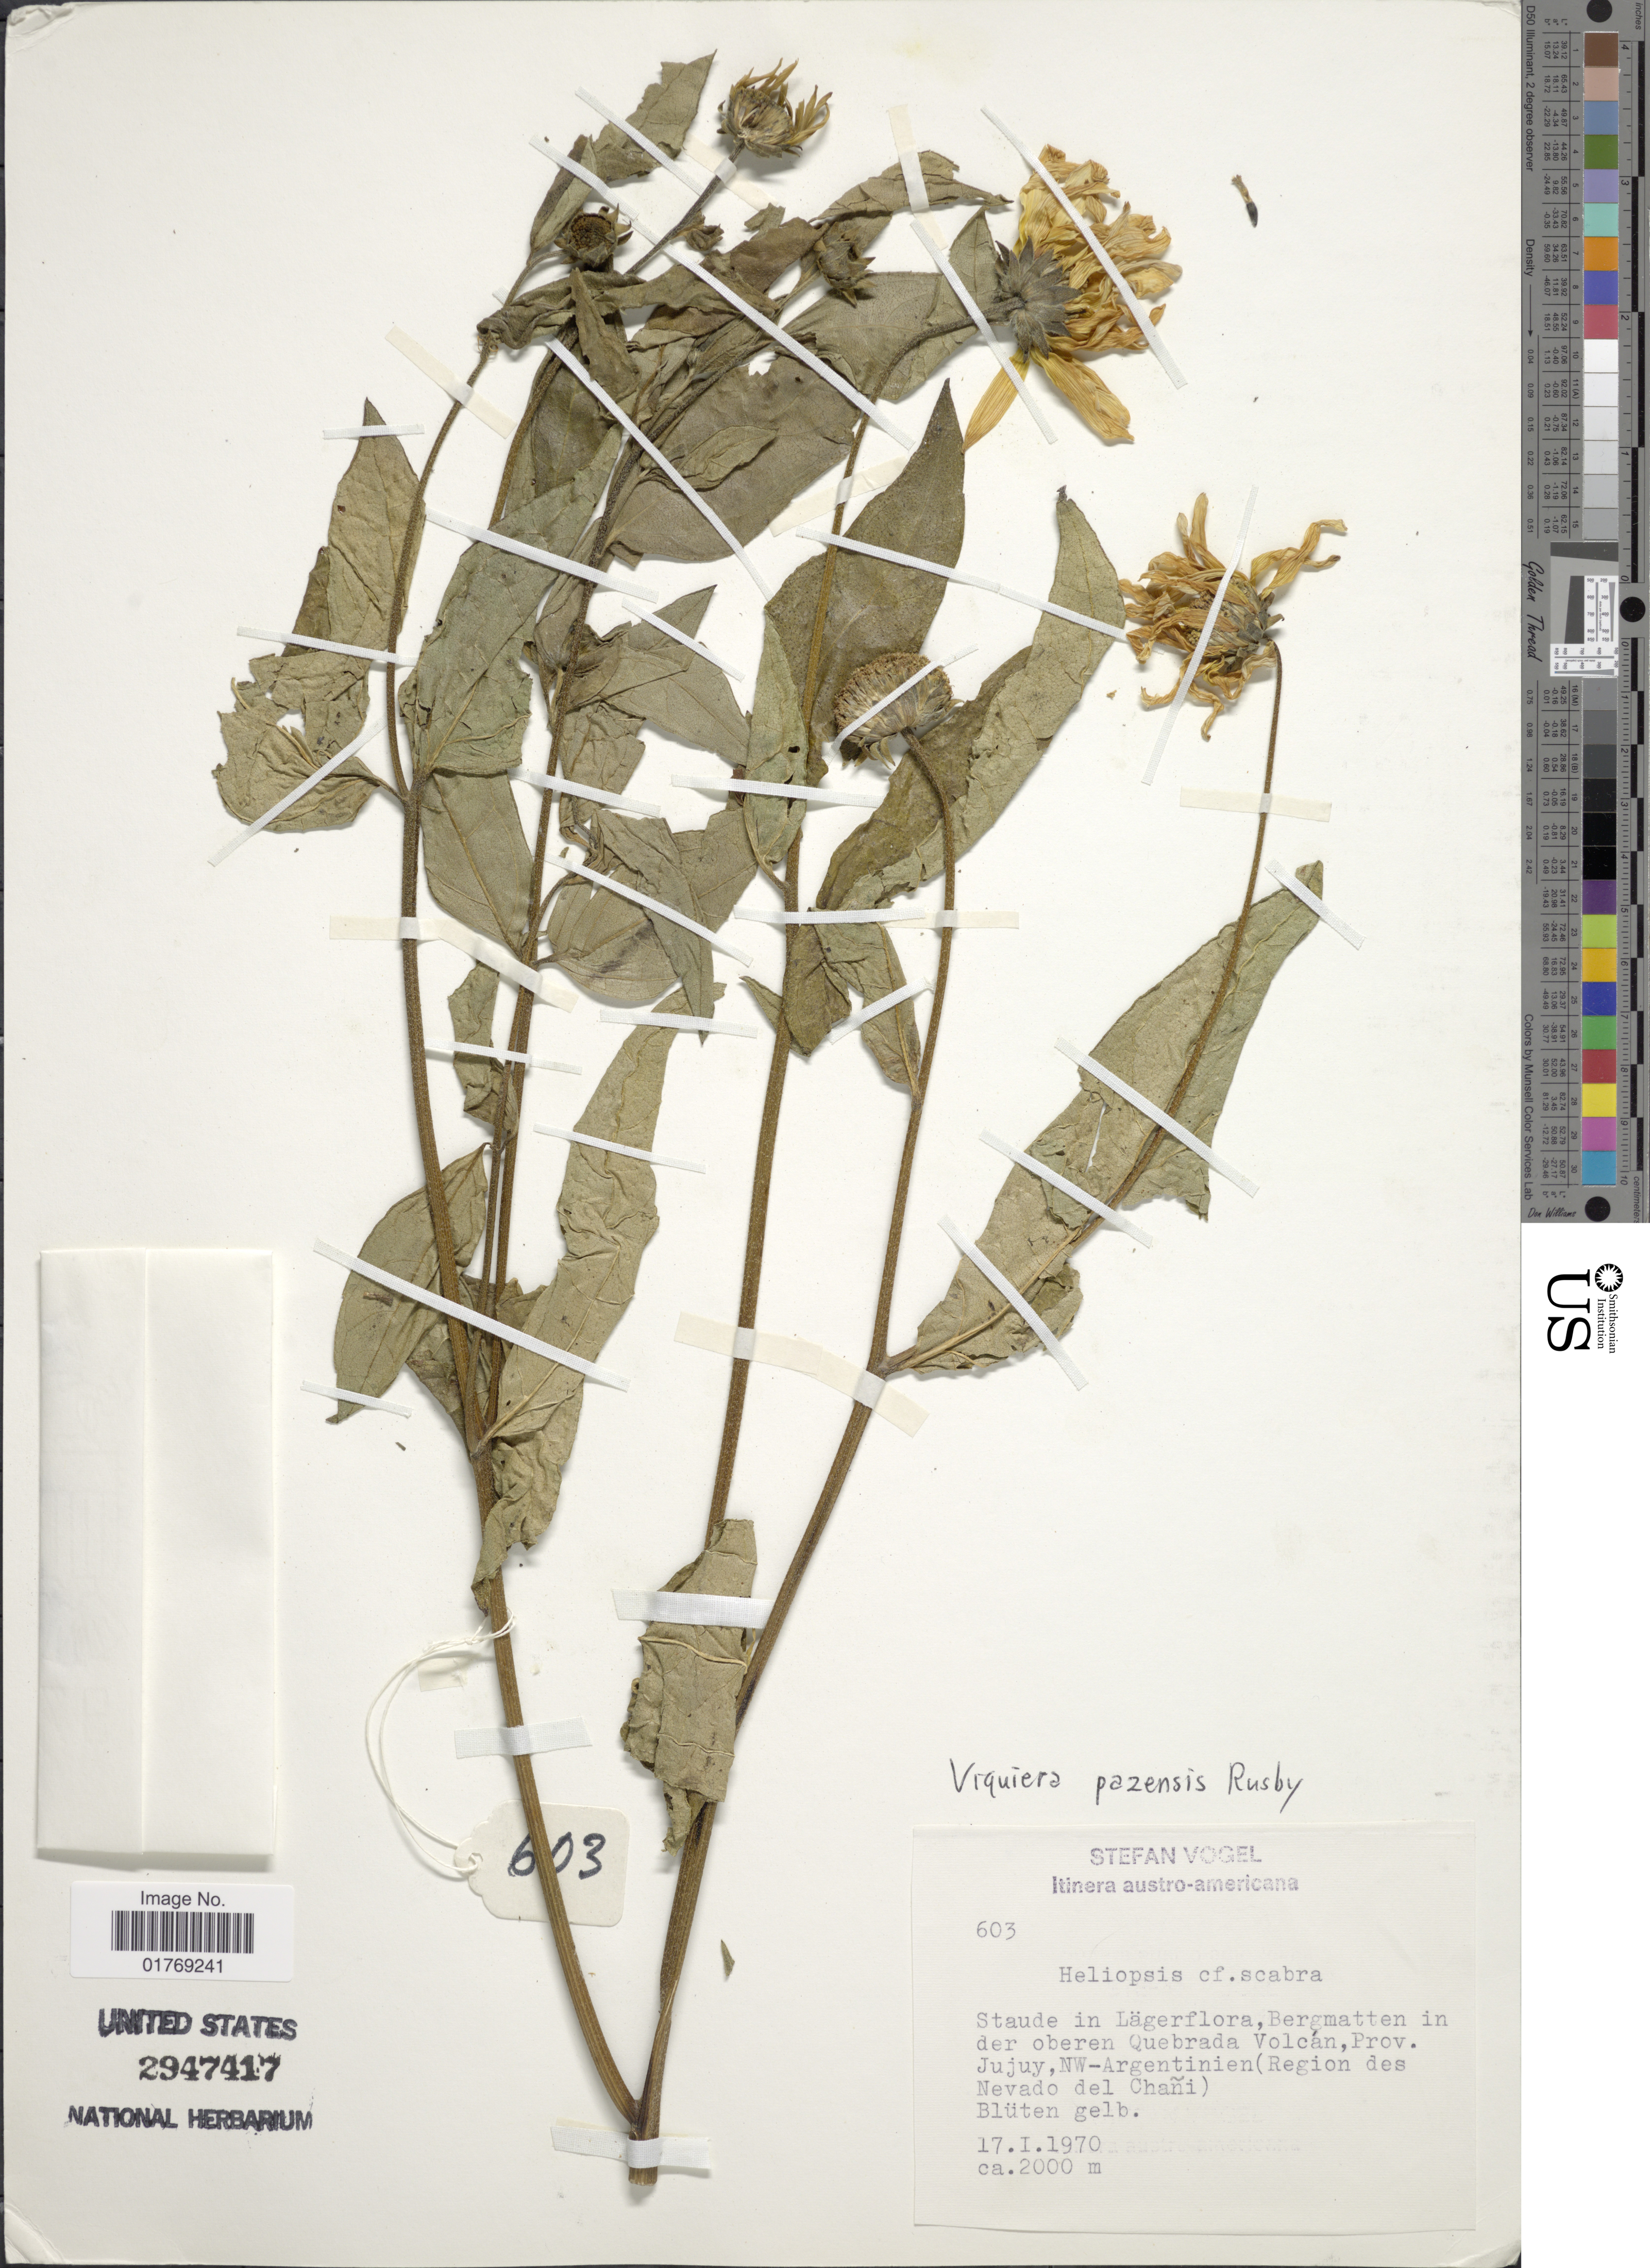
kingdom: Plantae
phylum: Tracheophyta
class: Magnoliopsida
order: Asterales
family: Asteraceae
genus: Viguiera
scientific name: Viguiera sp.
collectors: S. Vogel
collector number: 603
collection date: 1970-01-17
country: Argentina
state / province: Jujuy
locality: Staude in Lägerflora, Bergmatten in der oberen Quebrada Volcán, Prov. Jujuy, NW-Argentinian (Region des Nevado del Chañi). Blüten gelb.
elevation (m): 2000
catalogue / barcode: US 2947417